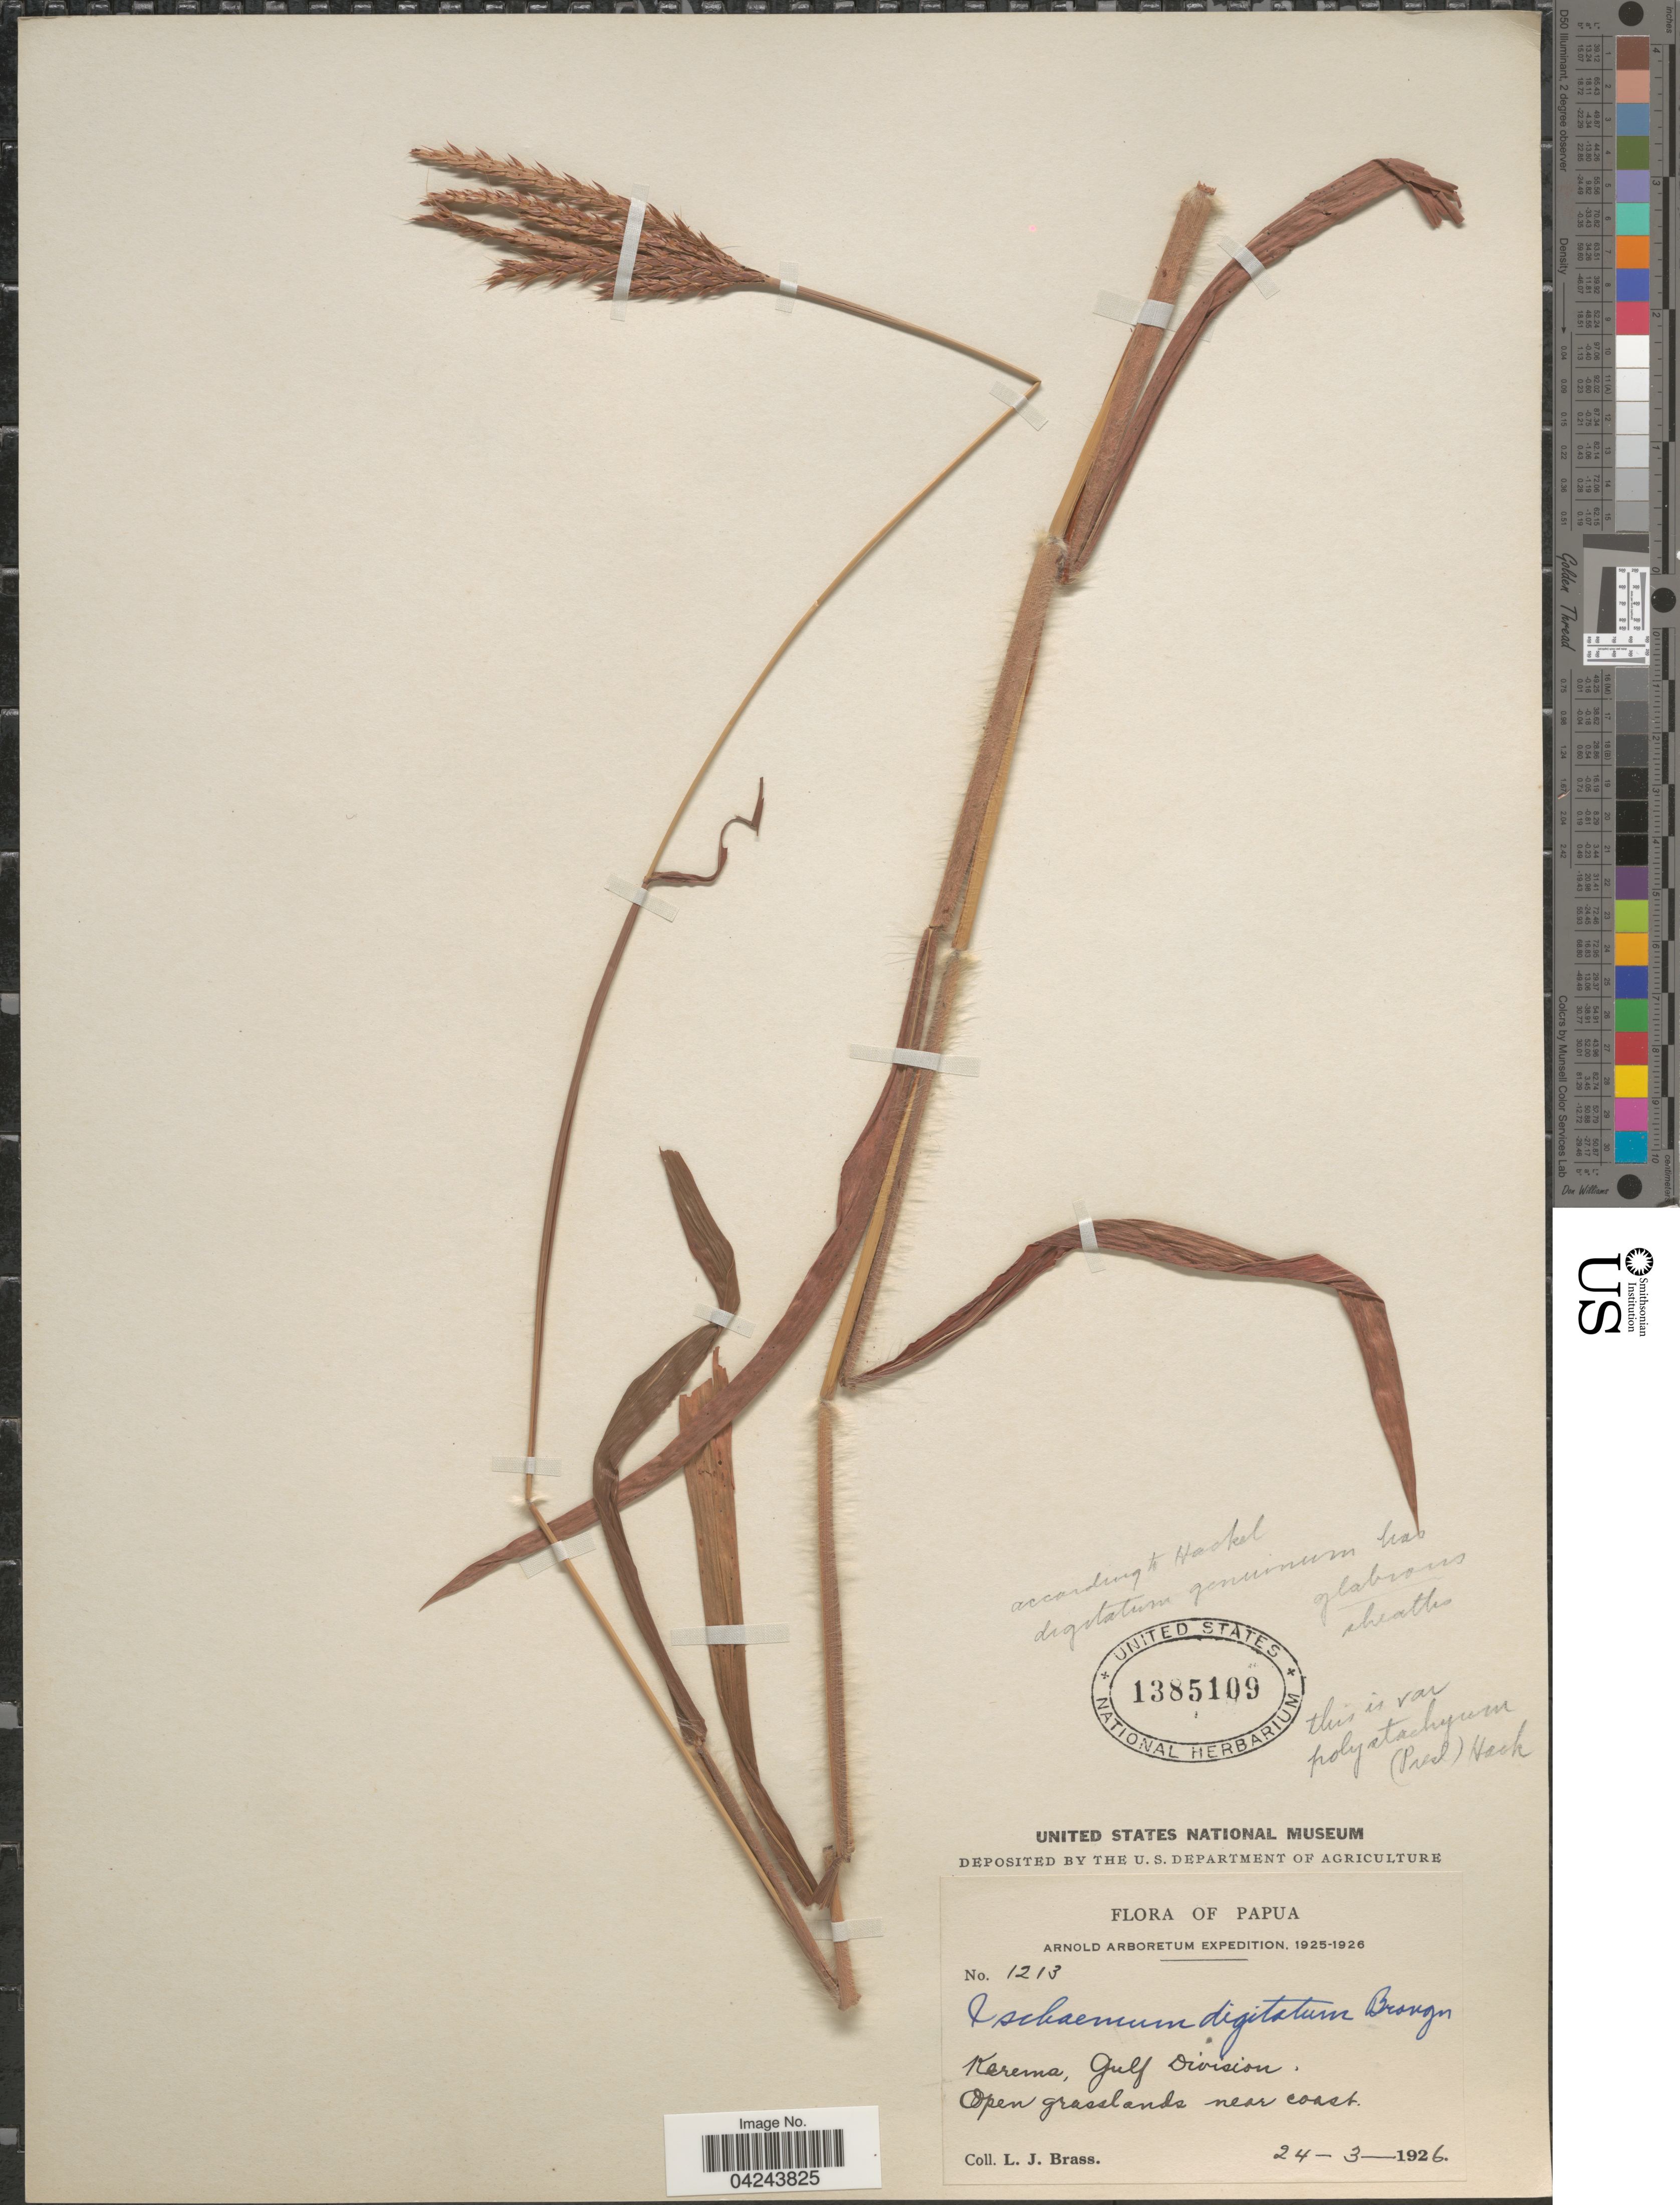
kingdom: Plantae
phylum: Tracheophyta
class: Liliopsida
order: Poales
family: Poaceae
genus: Ischaemum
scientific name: Ischaemum polystachyum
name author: J. Presl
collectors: L. J. Brass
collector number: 1213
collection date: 1926-03-24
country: Indonesia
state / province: Papua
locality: Arnold Arboretum Expedition, 1925-1926. Karema, Gulf Division. Open grasslands near coast.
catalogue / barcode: US 1385109